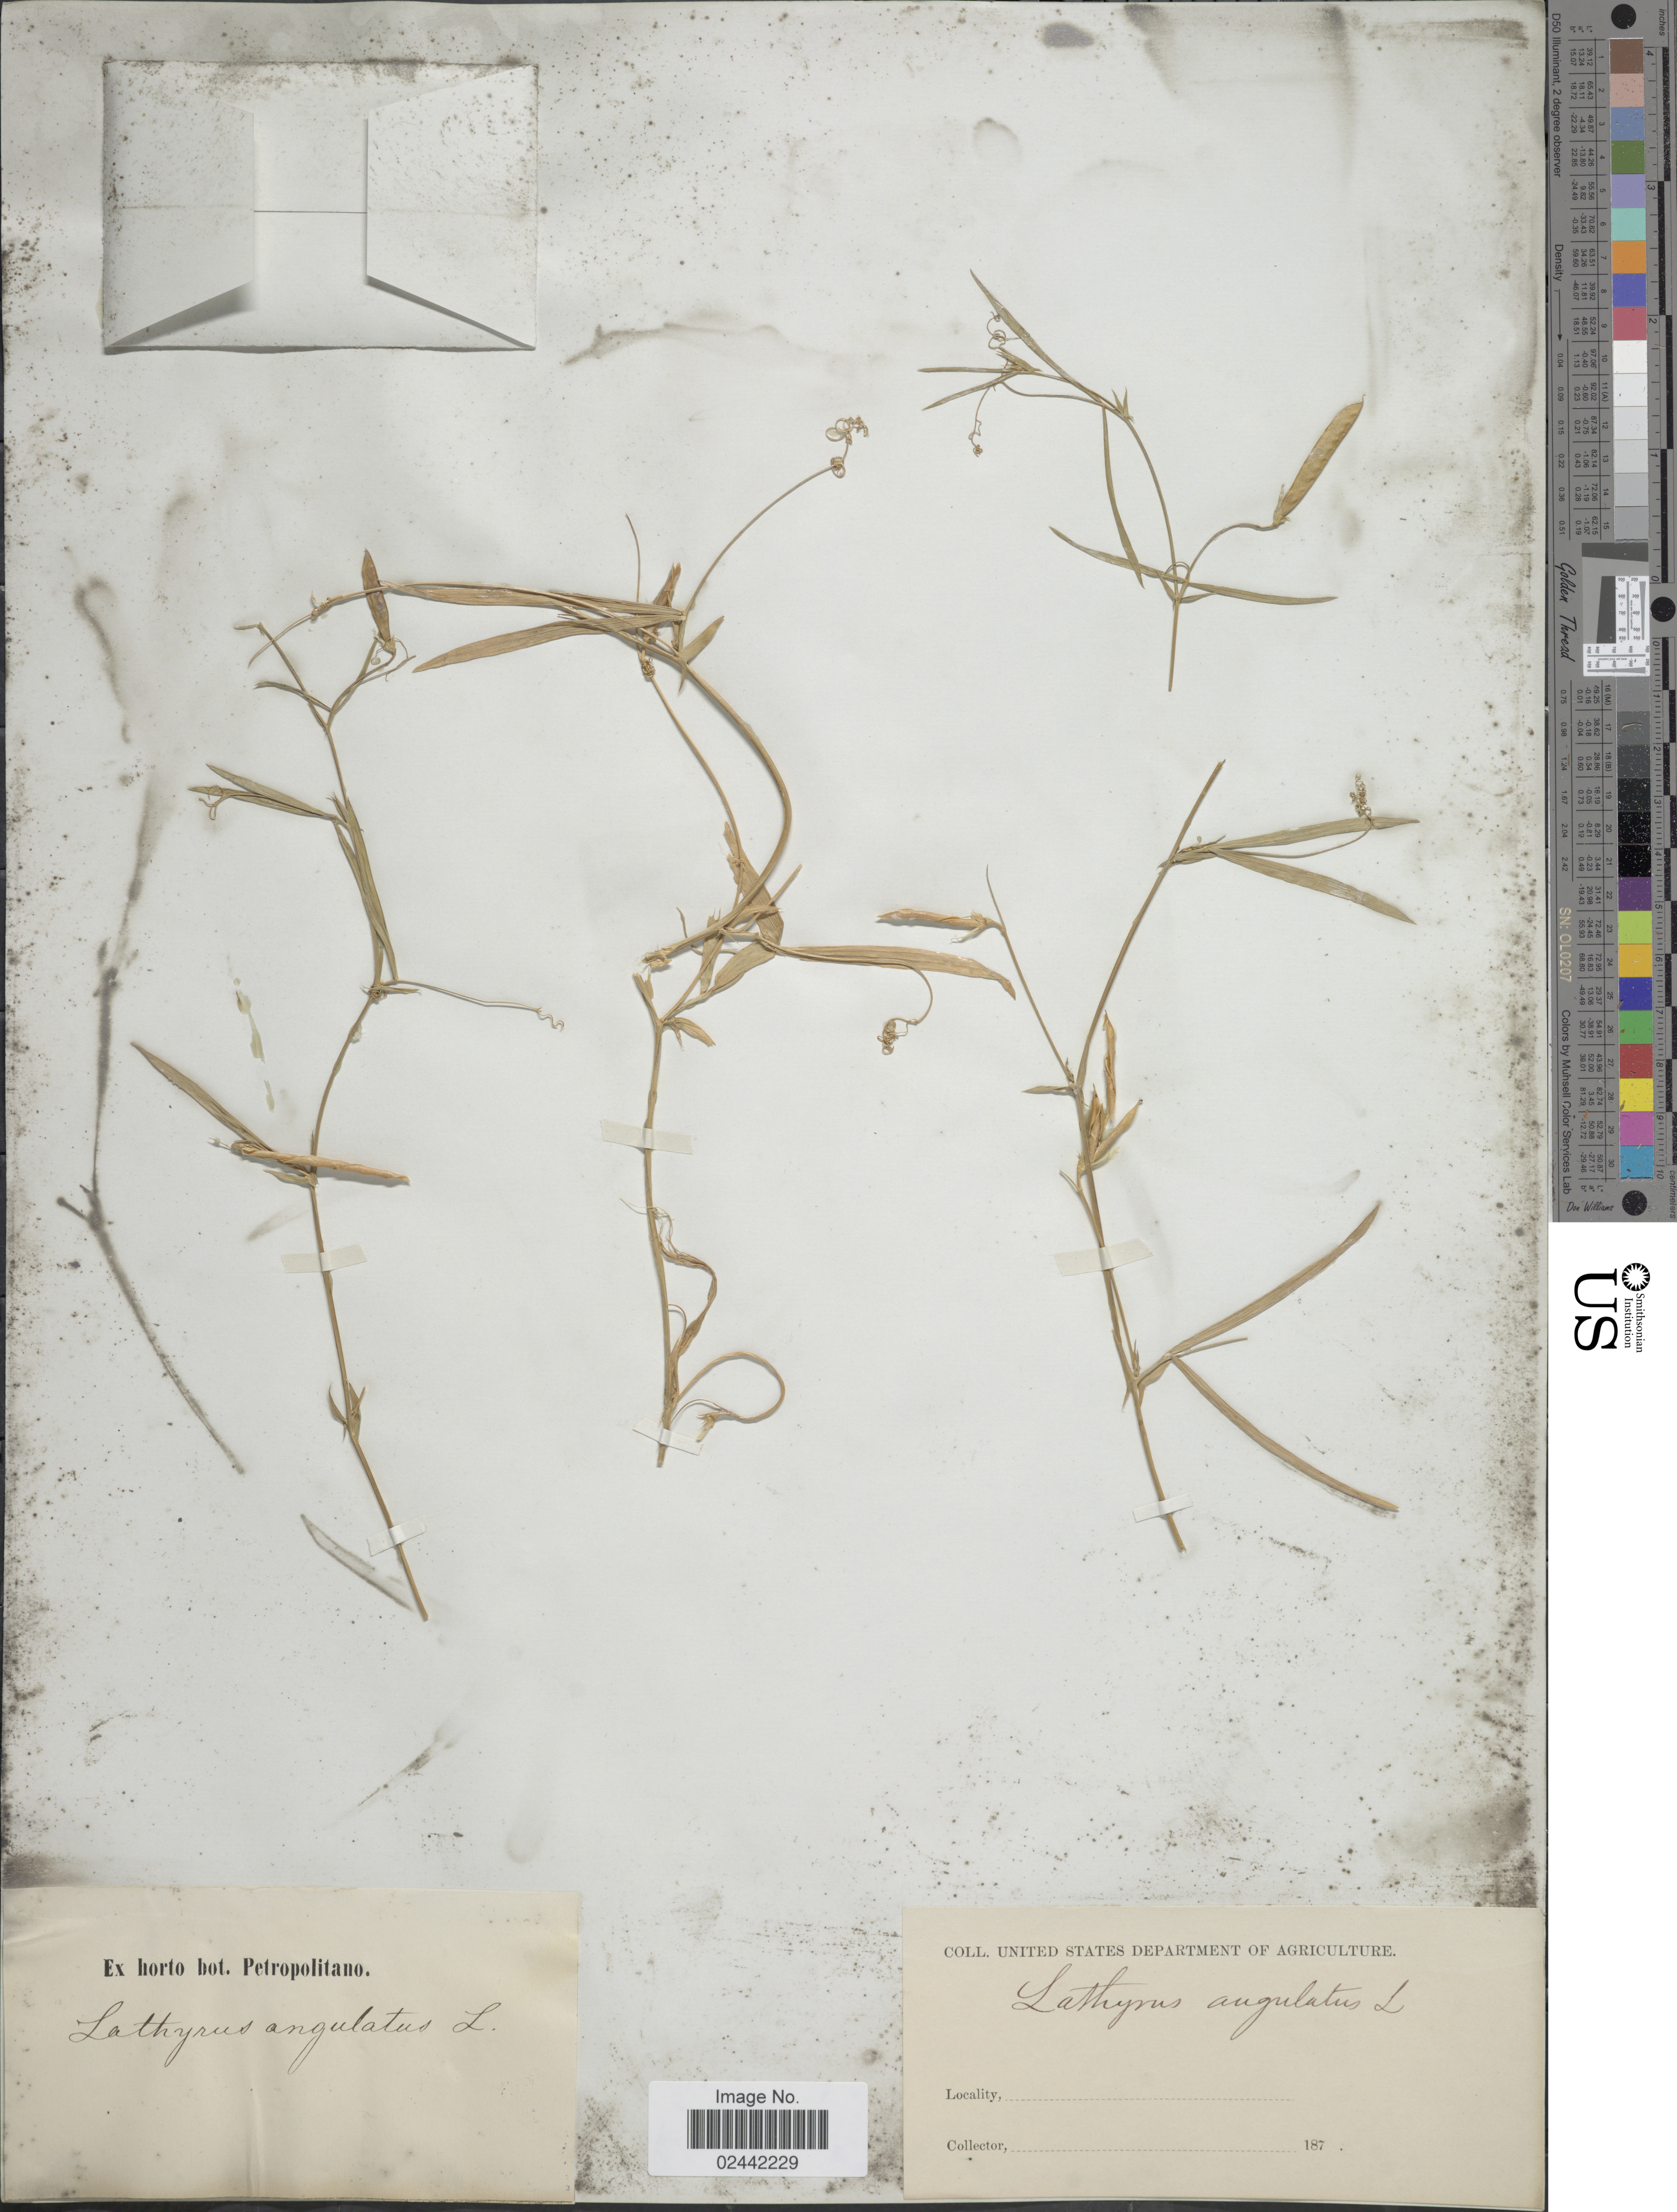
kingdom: Plantae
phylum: Tracheophyta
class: Magnoliopsida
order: Fabales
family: Fabaceae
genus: Lathyrus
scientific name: Lathyrus angulatus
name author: L.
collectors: ex Horto Bot. Petropolitano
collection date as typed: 187